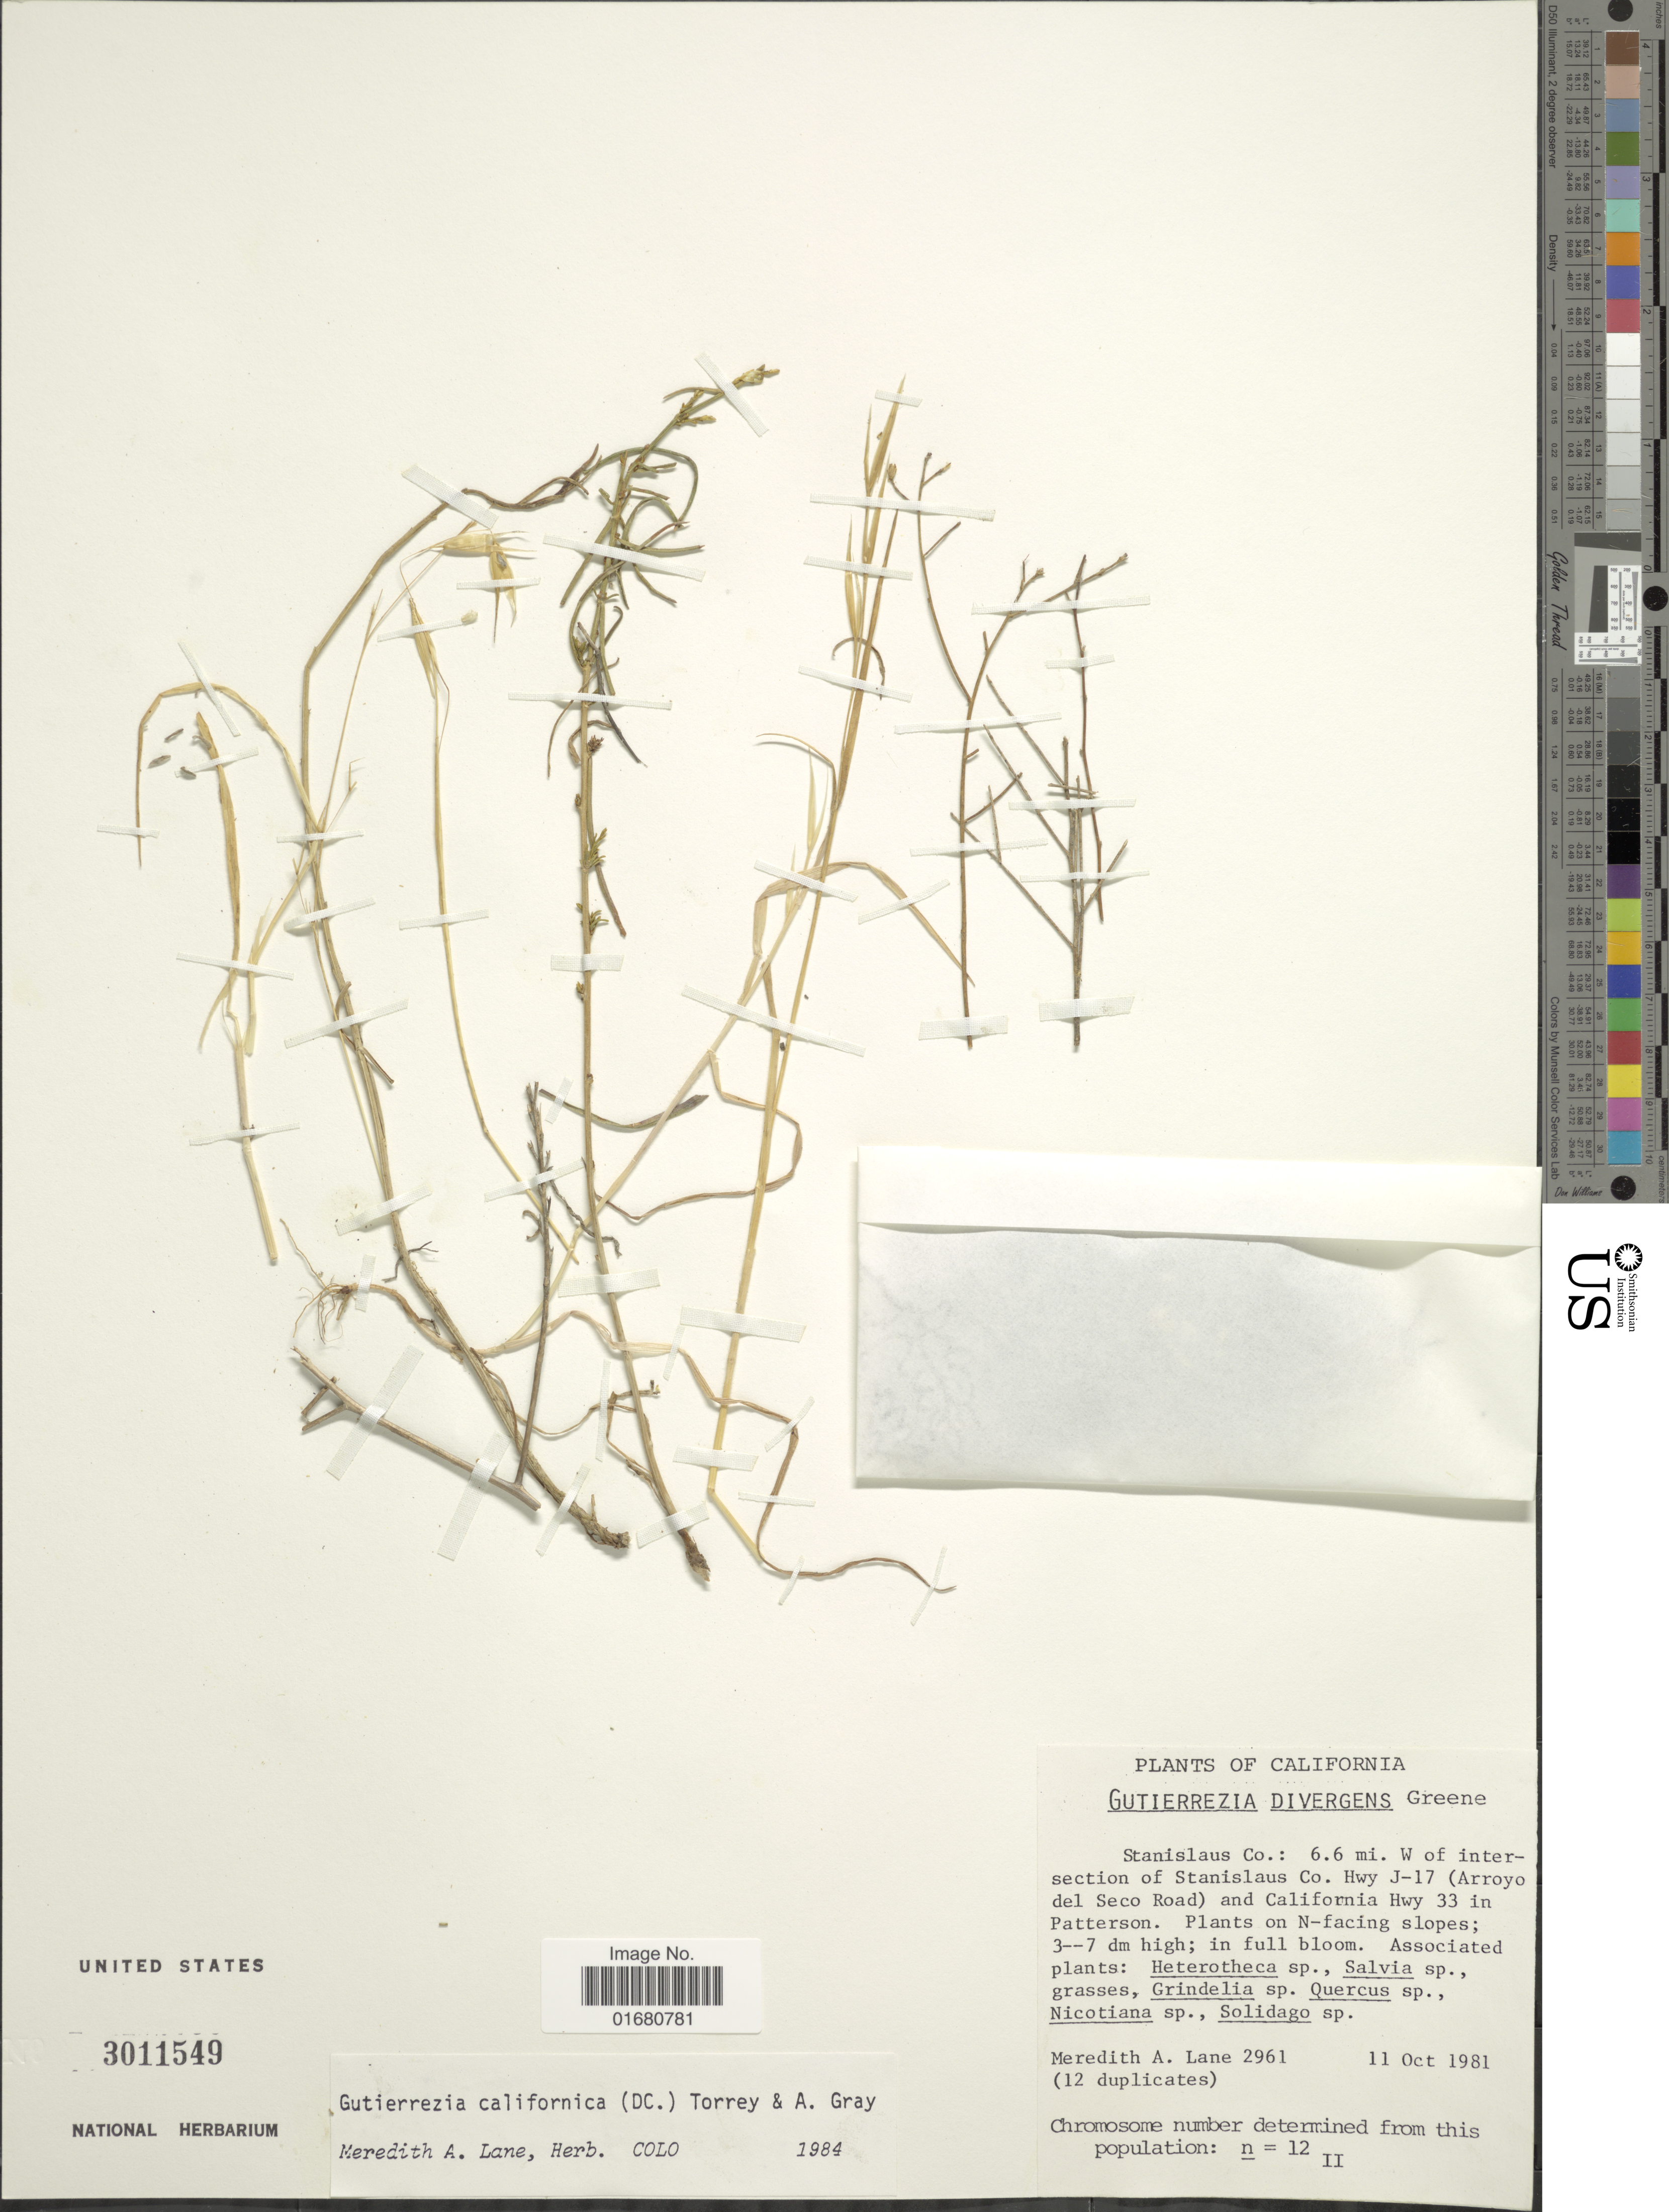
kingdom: Plantae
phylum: Tracheophyta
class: Magnoliopsida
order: Asterales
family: Asteraceae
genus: Gutierrezia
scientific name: Gutierrezia californica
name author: Torr. & A. Gray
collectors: M. A. Lane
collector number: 2961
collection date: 1981-10-11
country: United States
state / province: California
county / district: Stanislaus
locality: Stanislaus Co.: 6.6 mi. W of intersection of Stanislaus Co. Hwy J-17 (Arroyo del Seco Road) and California Hwy 33 in Patterson, Plants N-facing slopes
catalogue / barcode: US 3011549